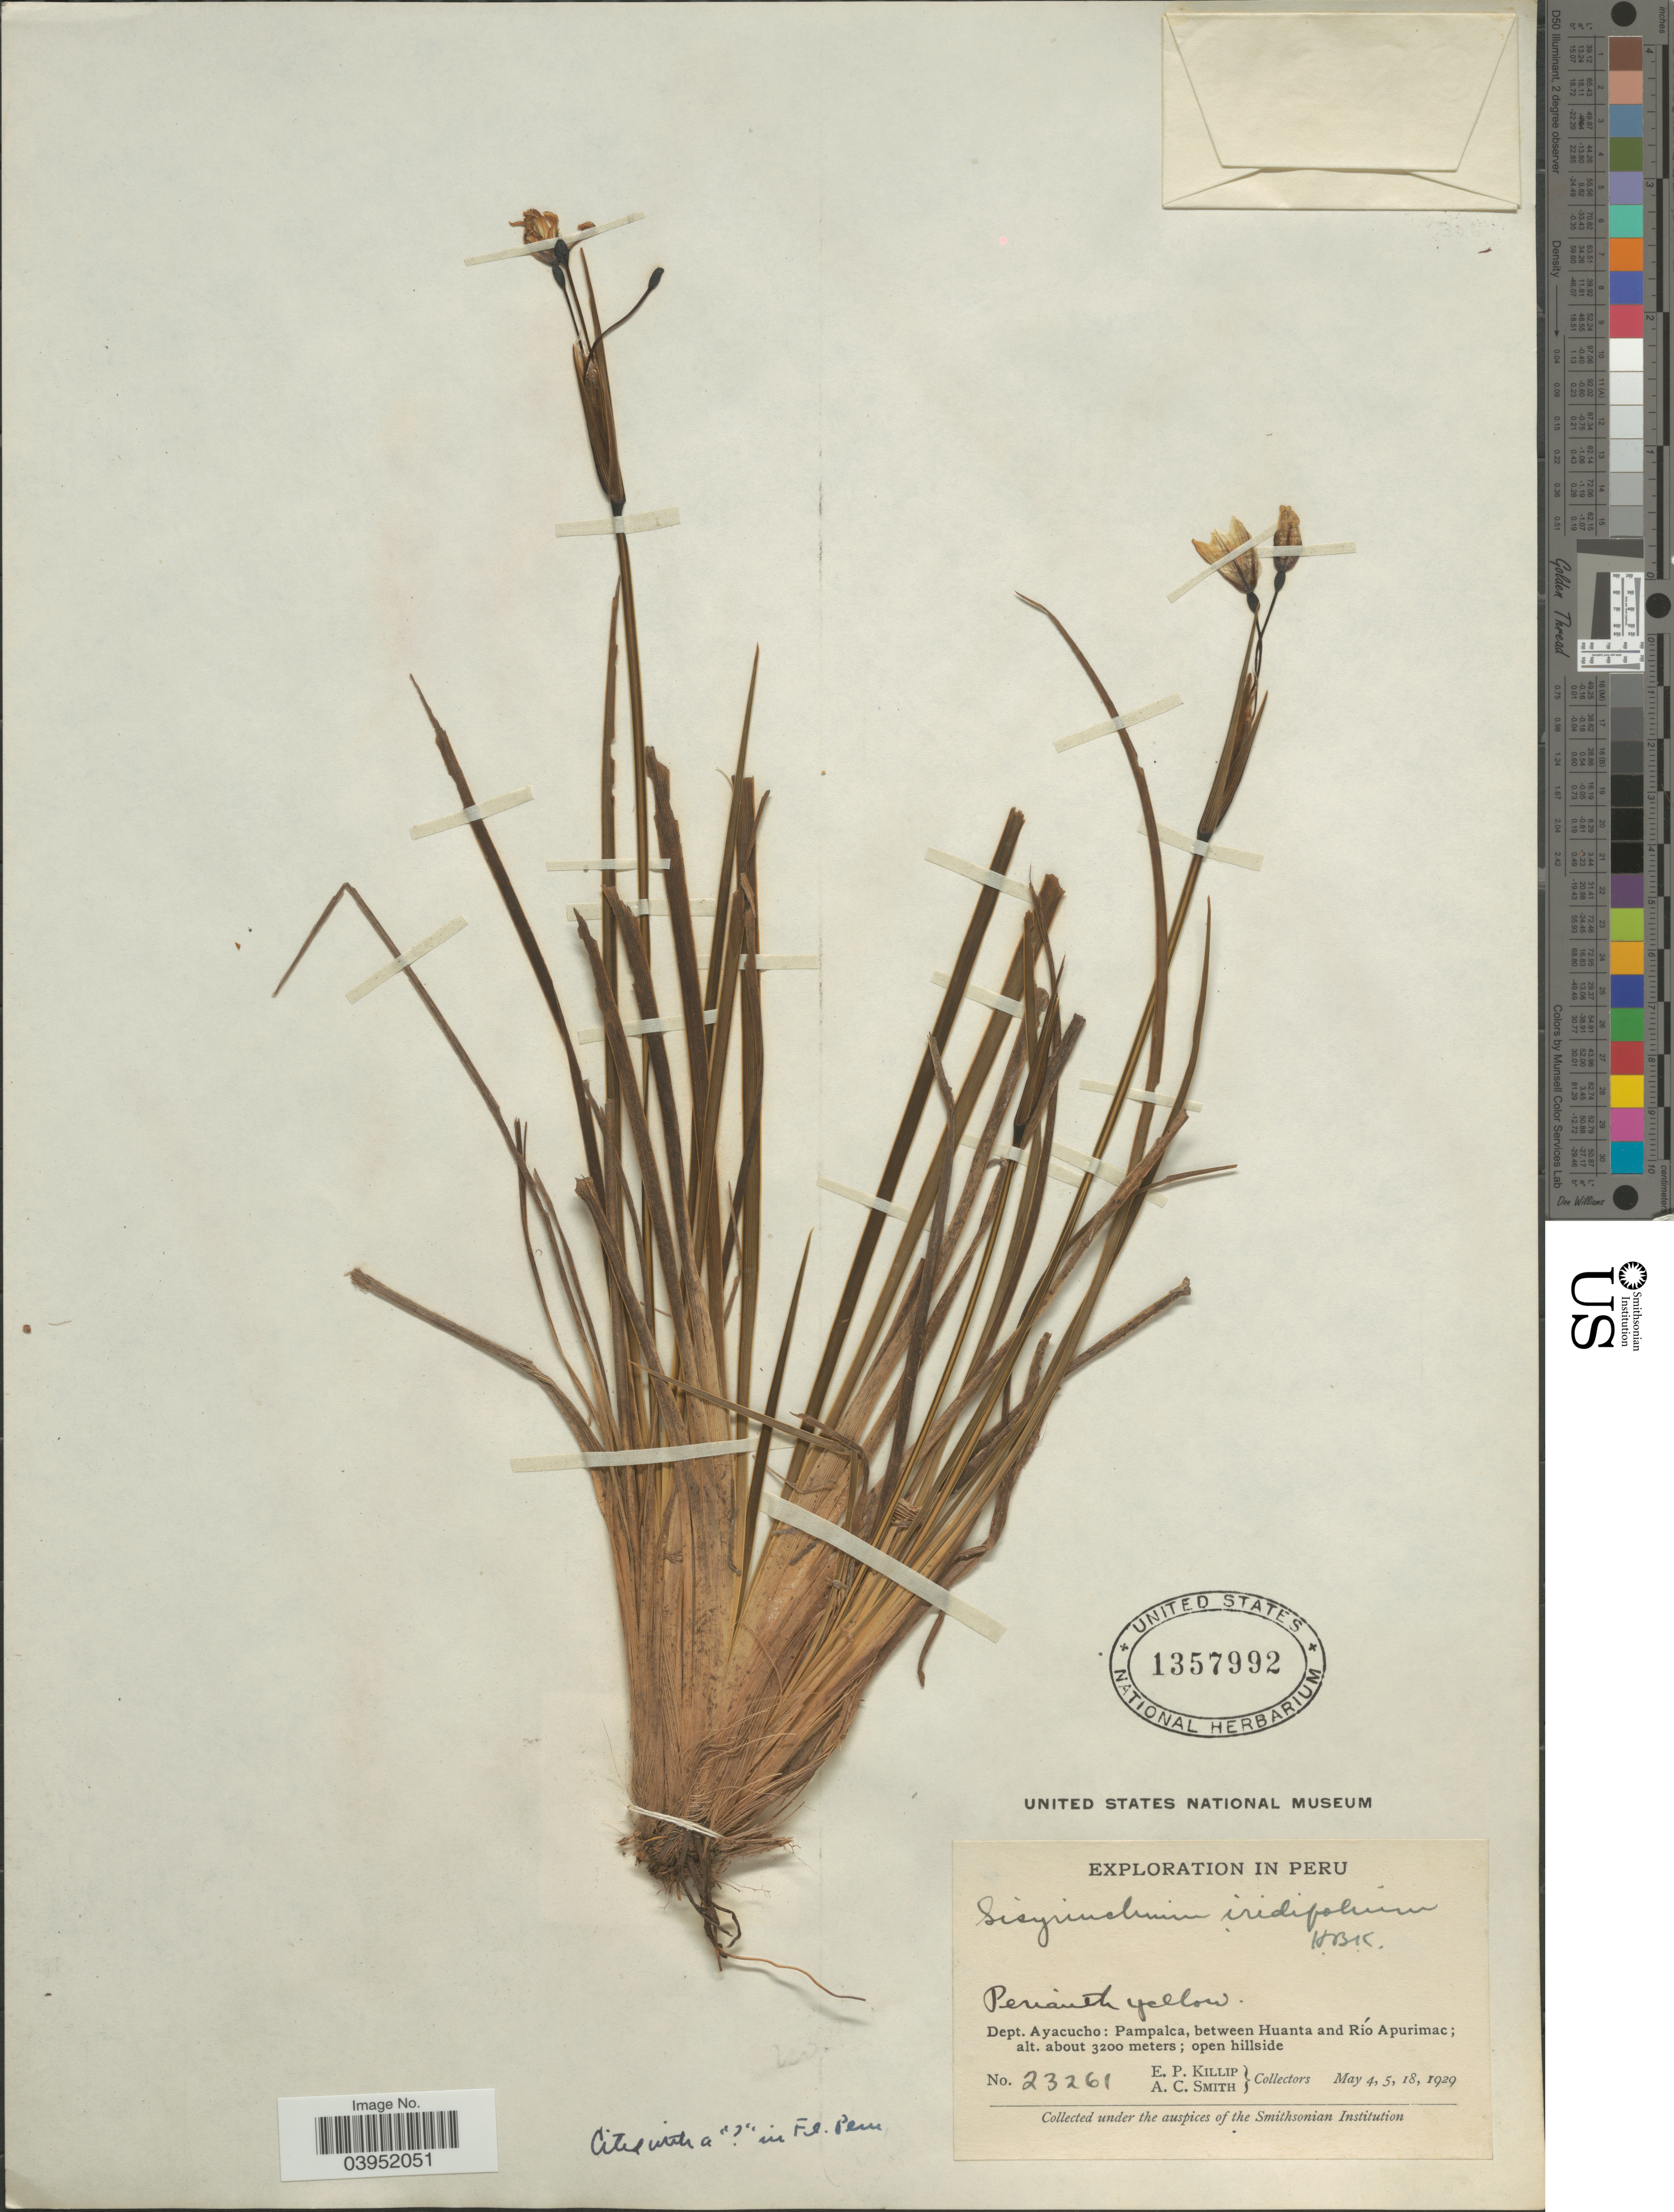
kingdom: Plantae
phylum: Tracheophyta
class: Liliopsida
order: Asparagales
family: Iridaceae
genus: Sisyrinchium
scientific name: Sisyrinchium iridifolium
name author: Kunth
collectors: E. P. Killip & A. C. Smith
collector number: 23261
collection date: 1929-05-04/1929-05-18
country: Peru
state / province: Ayacucho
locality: Dept. Ayacucho: Pampalca, between Huanta and Río Apurimac.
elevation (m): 3200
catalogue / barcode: US 1357992